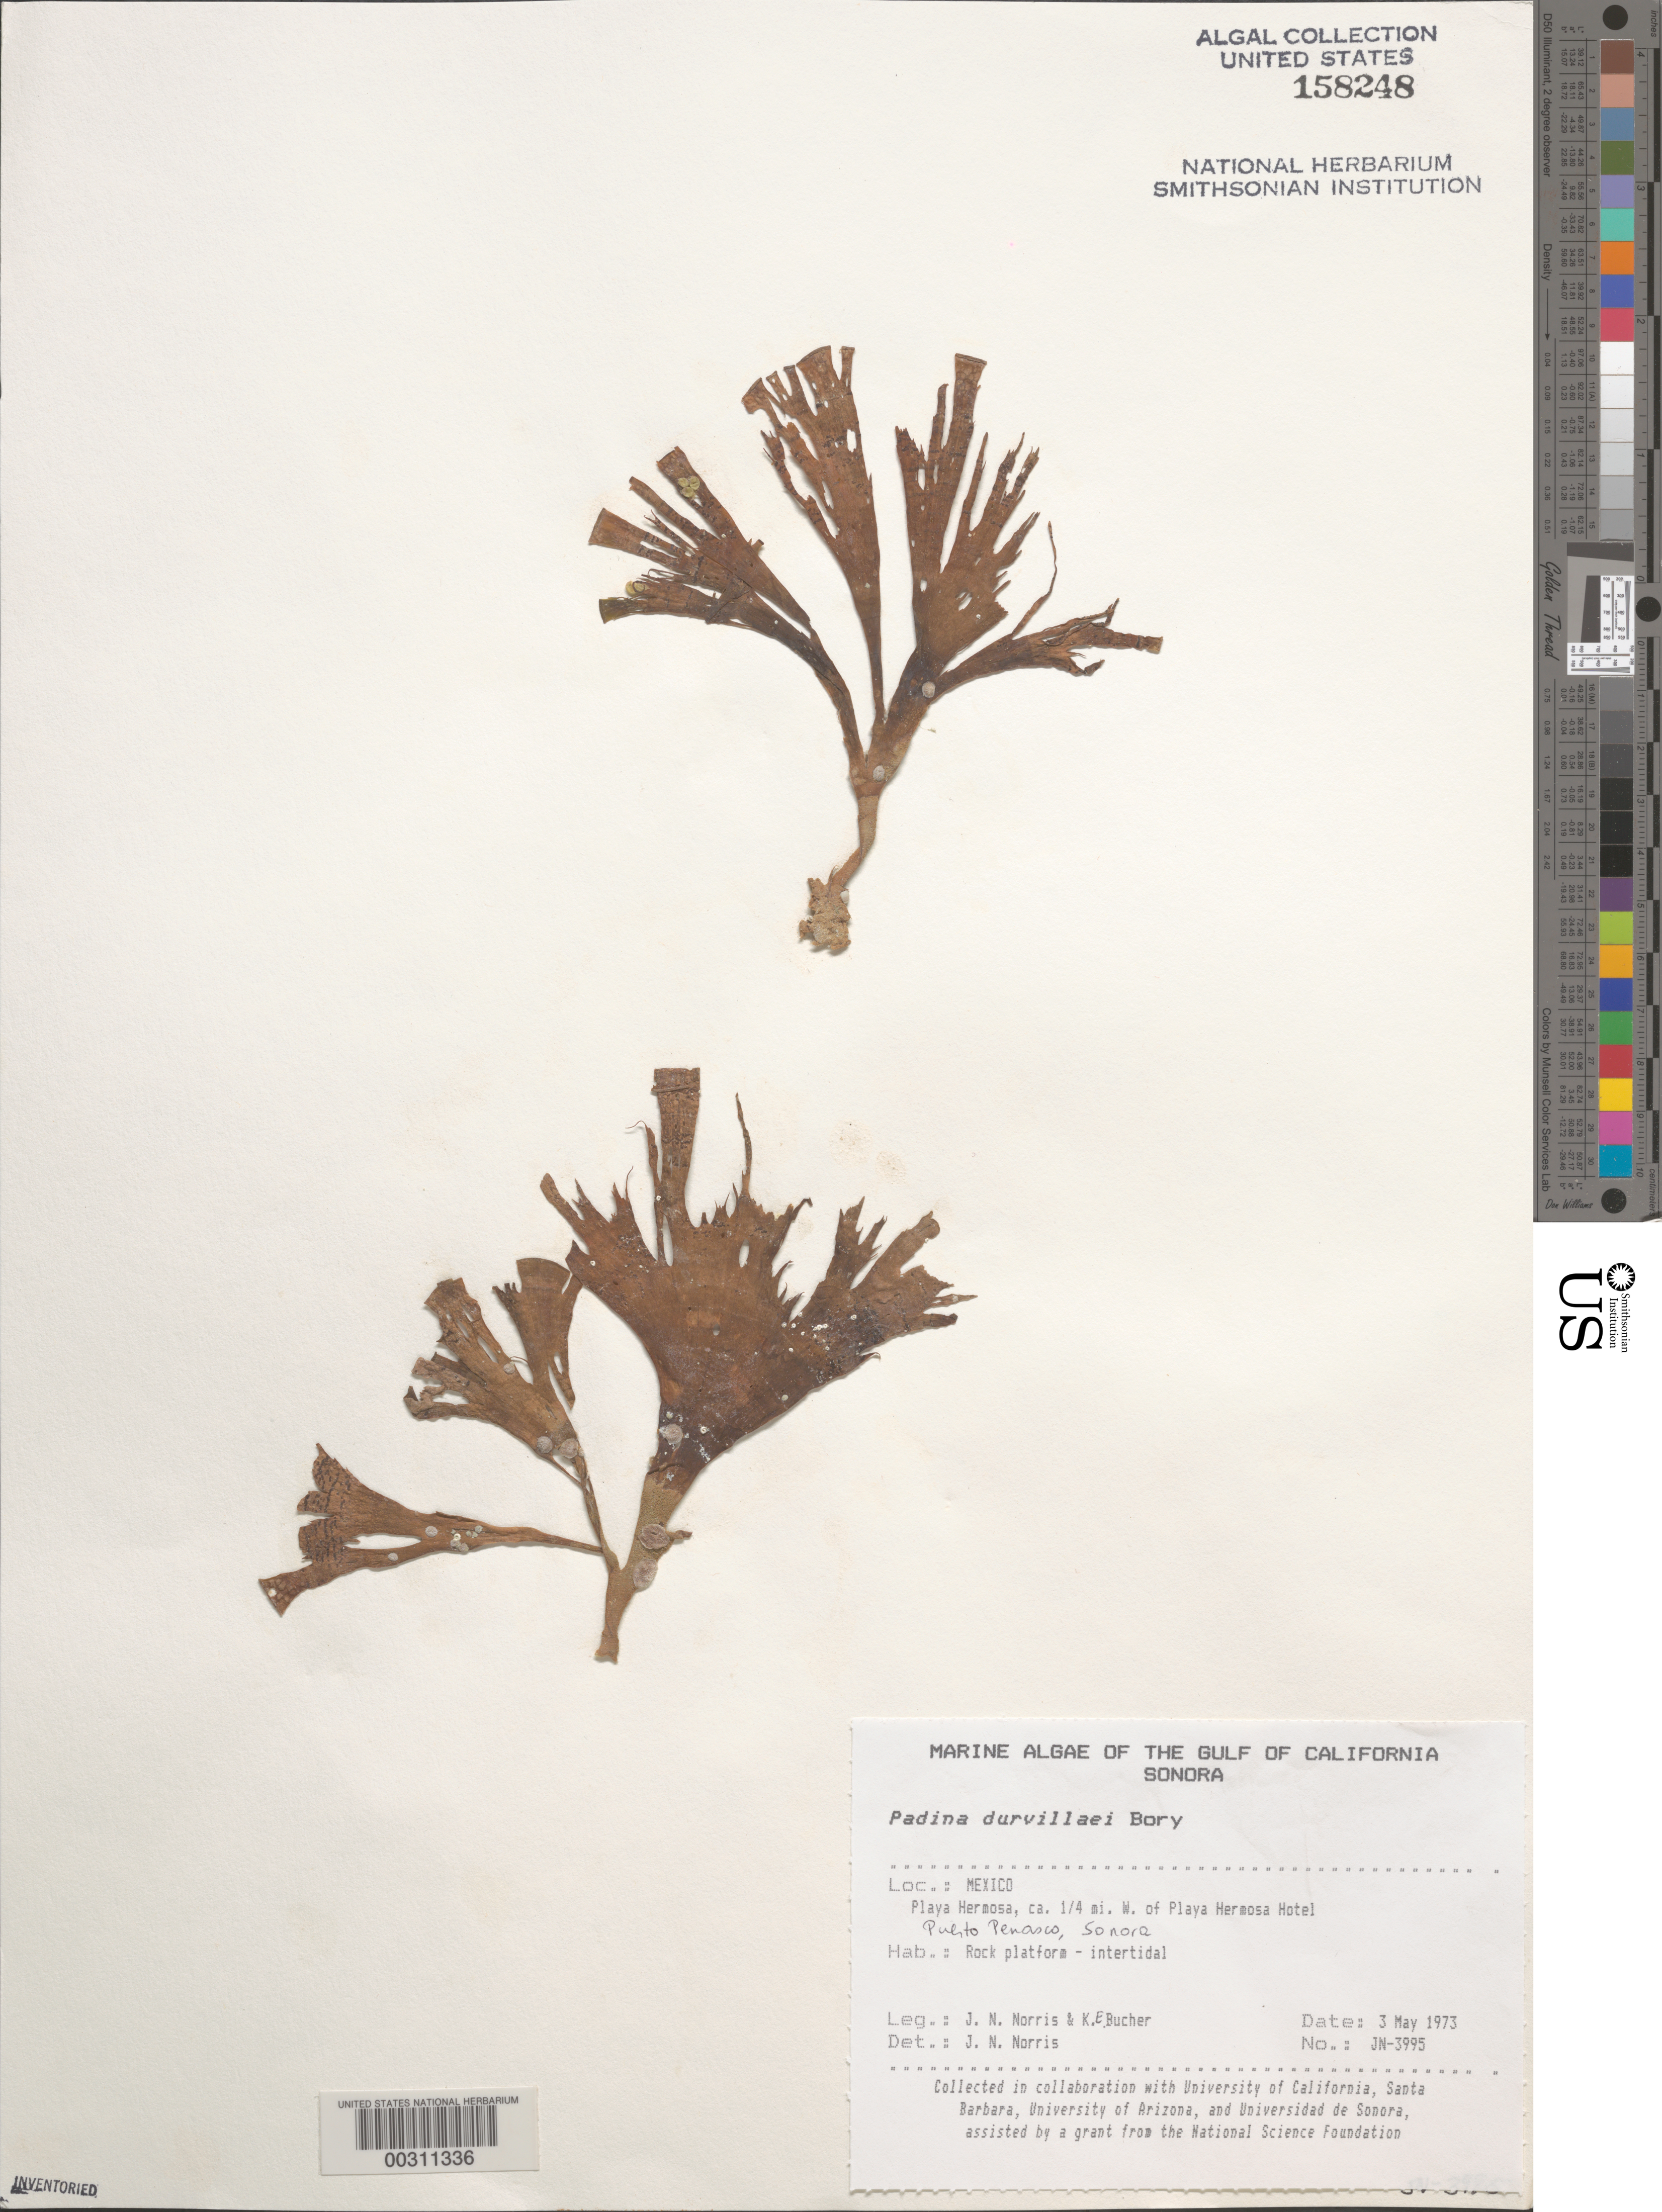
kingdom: Chromista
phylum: Ochrophyta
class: Phaeophyceae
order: Dictyotales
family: Dictyotaceae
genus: Padina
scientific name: Padina durvillaei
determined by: Norris, James N.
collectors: J. N. Norris & K. E. Bucher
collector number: JN-3995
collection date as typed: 03 May 1973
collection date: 1973-05-03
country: Mexico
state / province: Sonora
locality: Playa Hermosa, Puerto Penasco, ca. 0.25 mile west of Playa Hermosa Hotel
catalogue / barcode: US 158248